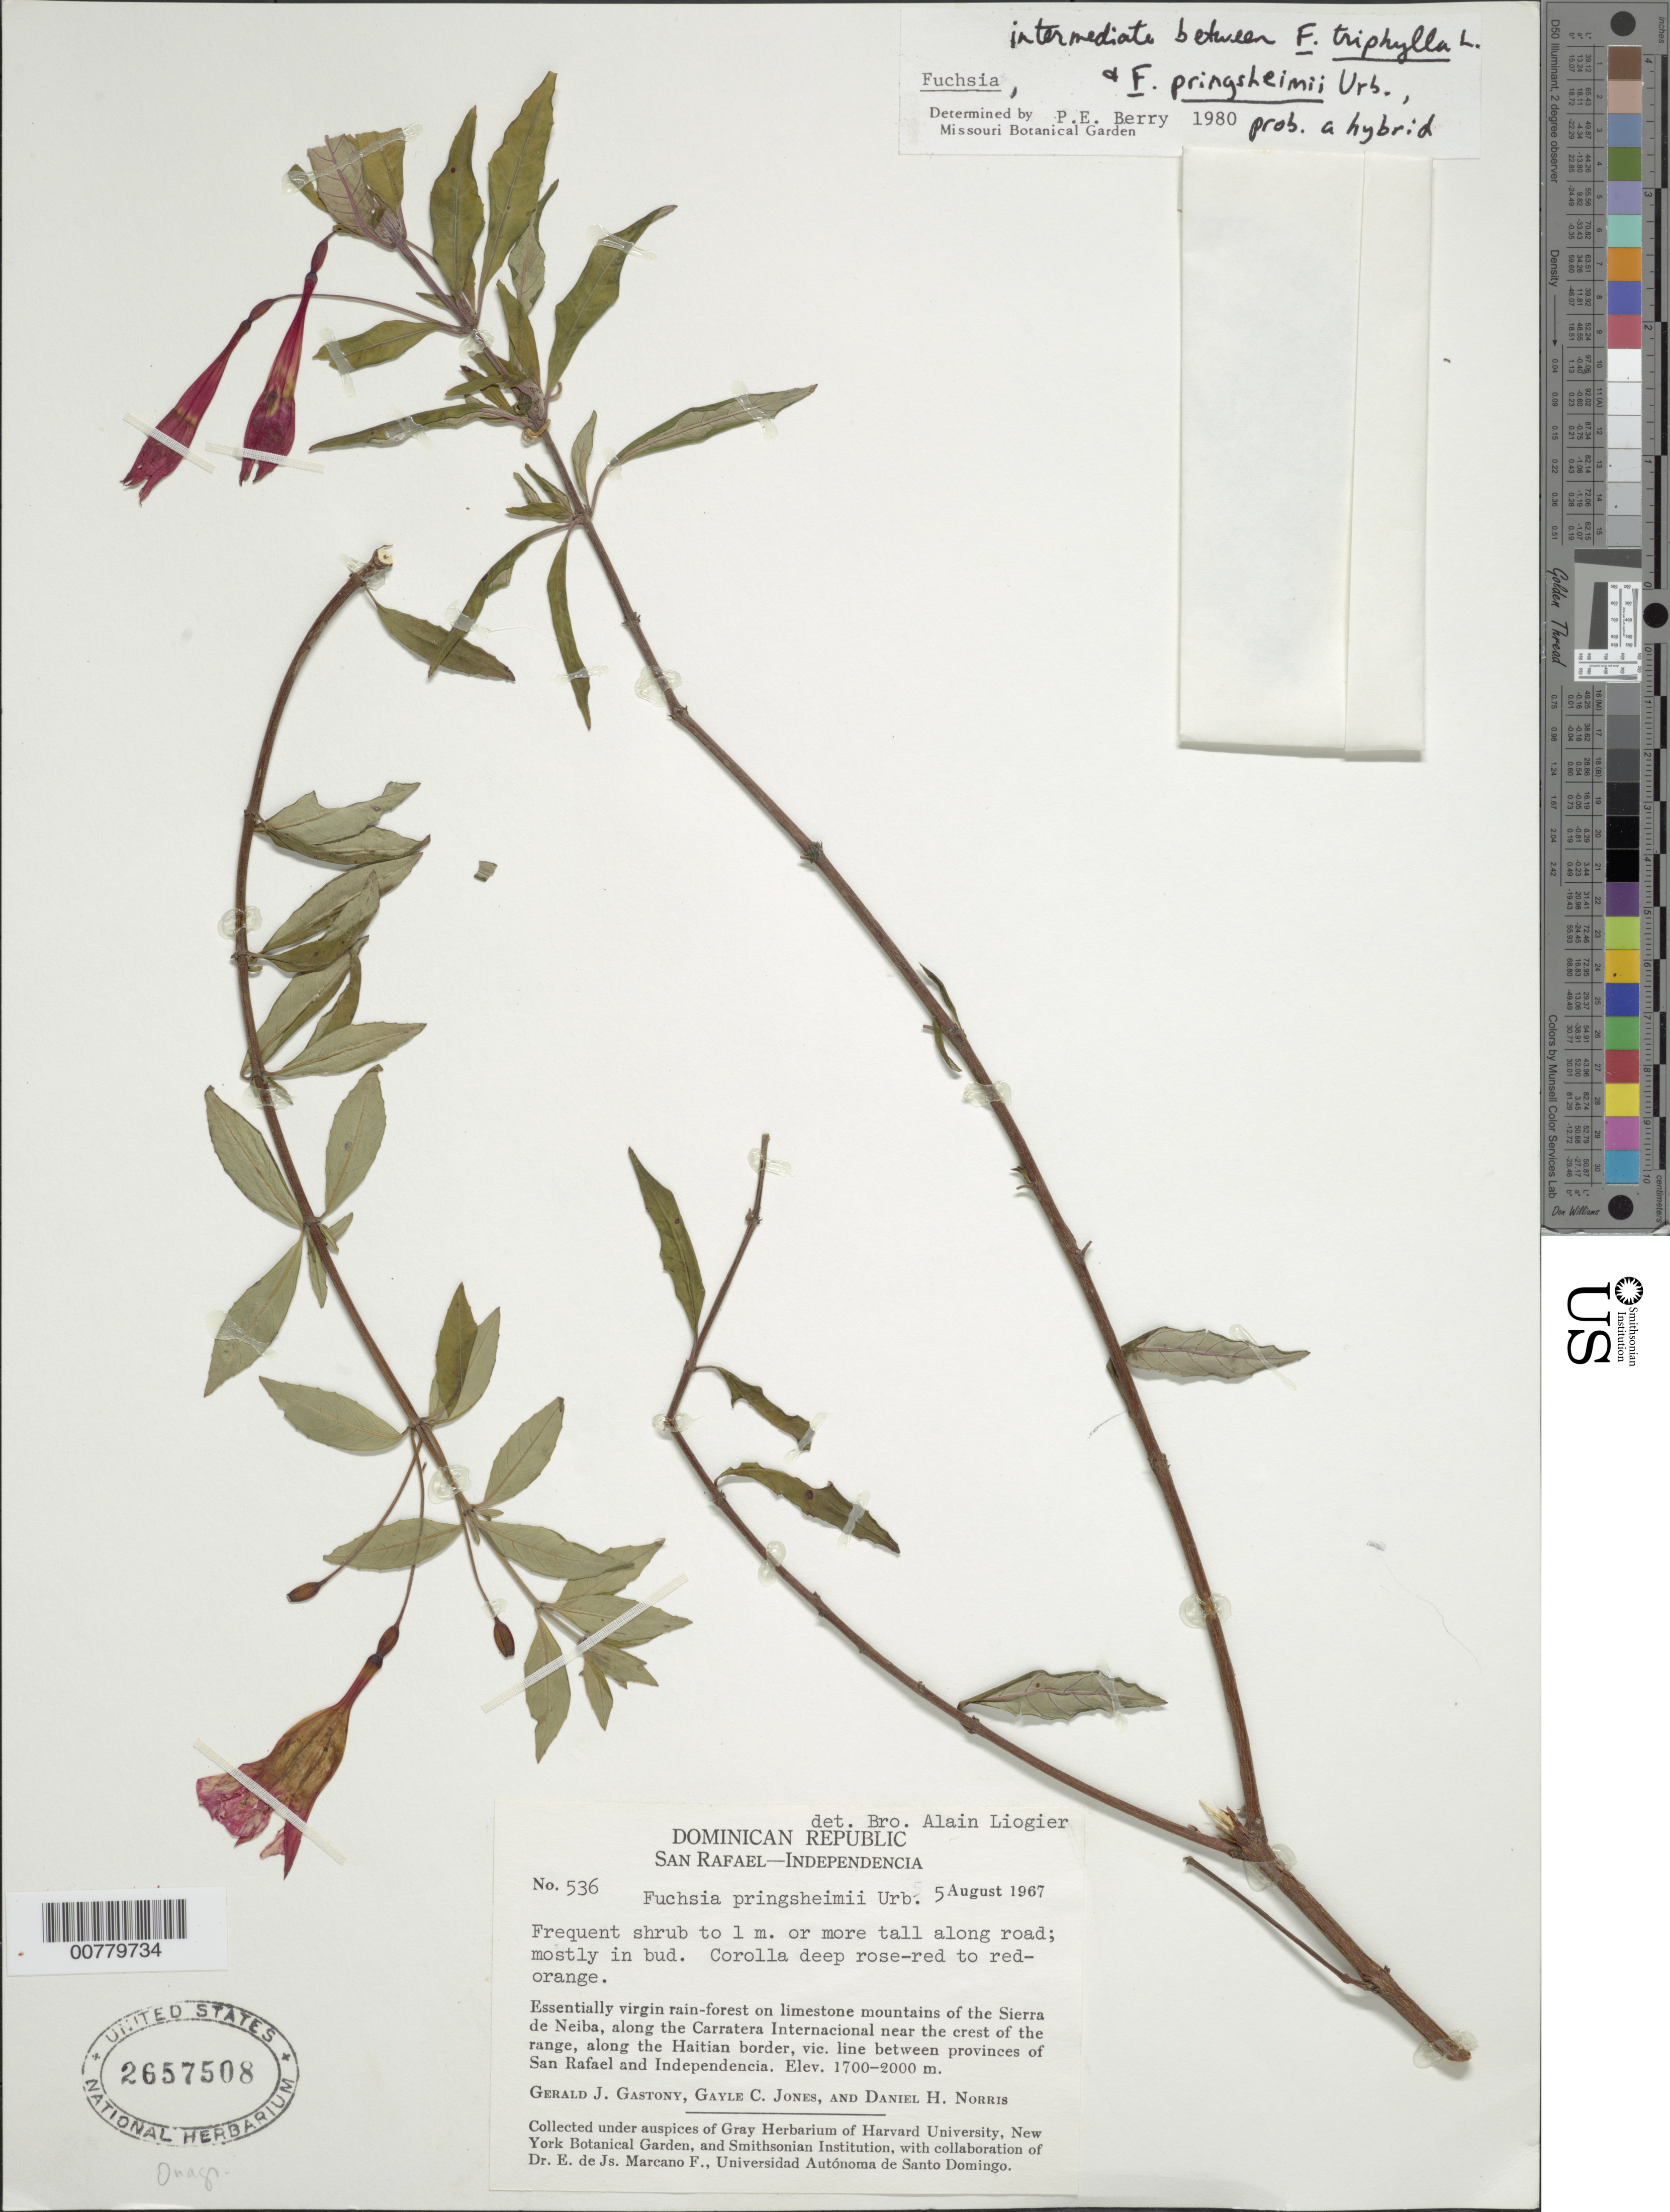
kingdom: Plantae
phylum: Tracheophyta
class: Magnoliopsida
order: Myrtales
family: Onagraceae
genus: Fuchsia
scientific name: Fuchsia triphylla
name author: L.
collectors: G. Gastony, G. J. Jones & D. H. Norris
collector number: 536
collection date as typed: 05 Aug 1967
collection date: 1967-08-05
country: Dominican Republic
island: Hispaniola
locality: Sierra de Neiba, along the Carretera Internacional near the crest of the range, along the Haitian border, vic. line between provinces of San Rafael and Independencia.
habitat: Along road; essentially virgin rain-forest on limestone mountains.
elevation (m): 1700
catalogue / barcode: US 2657508